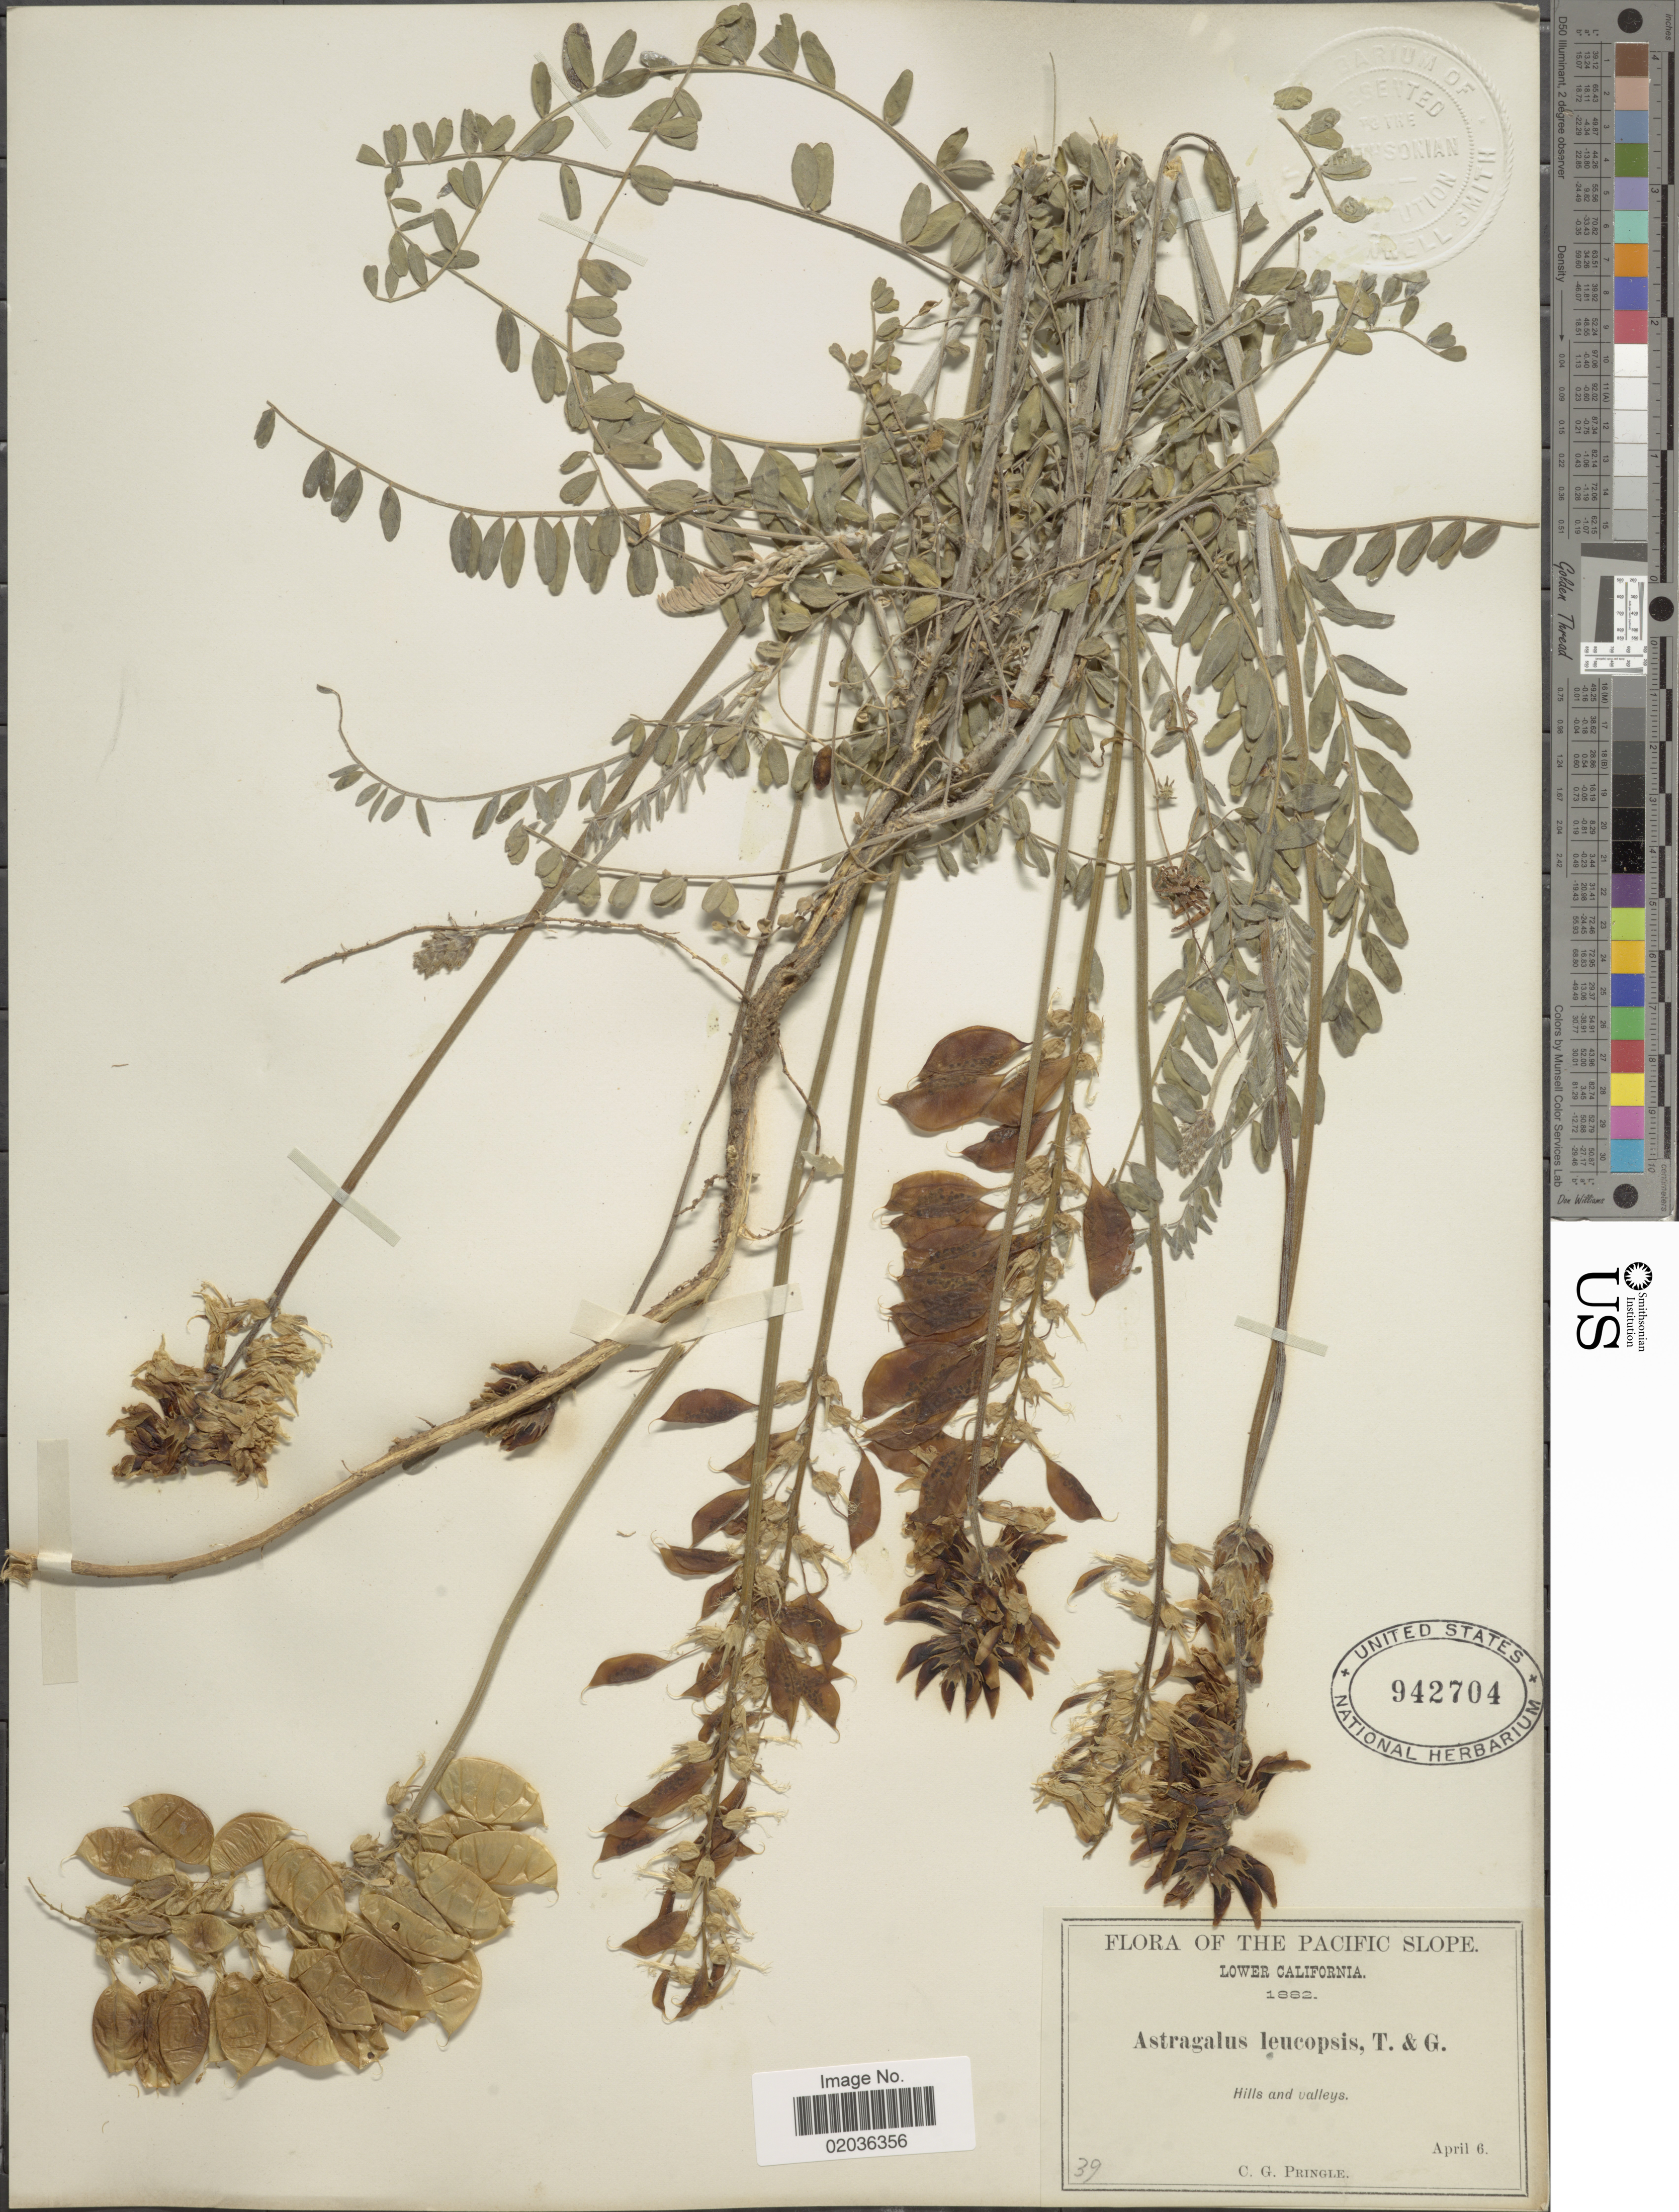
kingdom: Plantae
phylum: Tracheophyta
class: Magnoliopsida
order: Fabales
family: Fabaceae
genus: Astragalus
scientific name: Astragalus trichopodus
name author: (Nutt.) A. Gray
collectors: C. G. Pringle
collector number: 39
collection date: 1882-04-06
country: Mexico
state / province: Baja California Norte / Baja California Sur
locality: Pacific Slope, Lower California. Hills and valleys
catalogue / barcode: US 942704